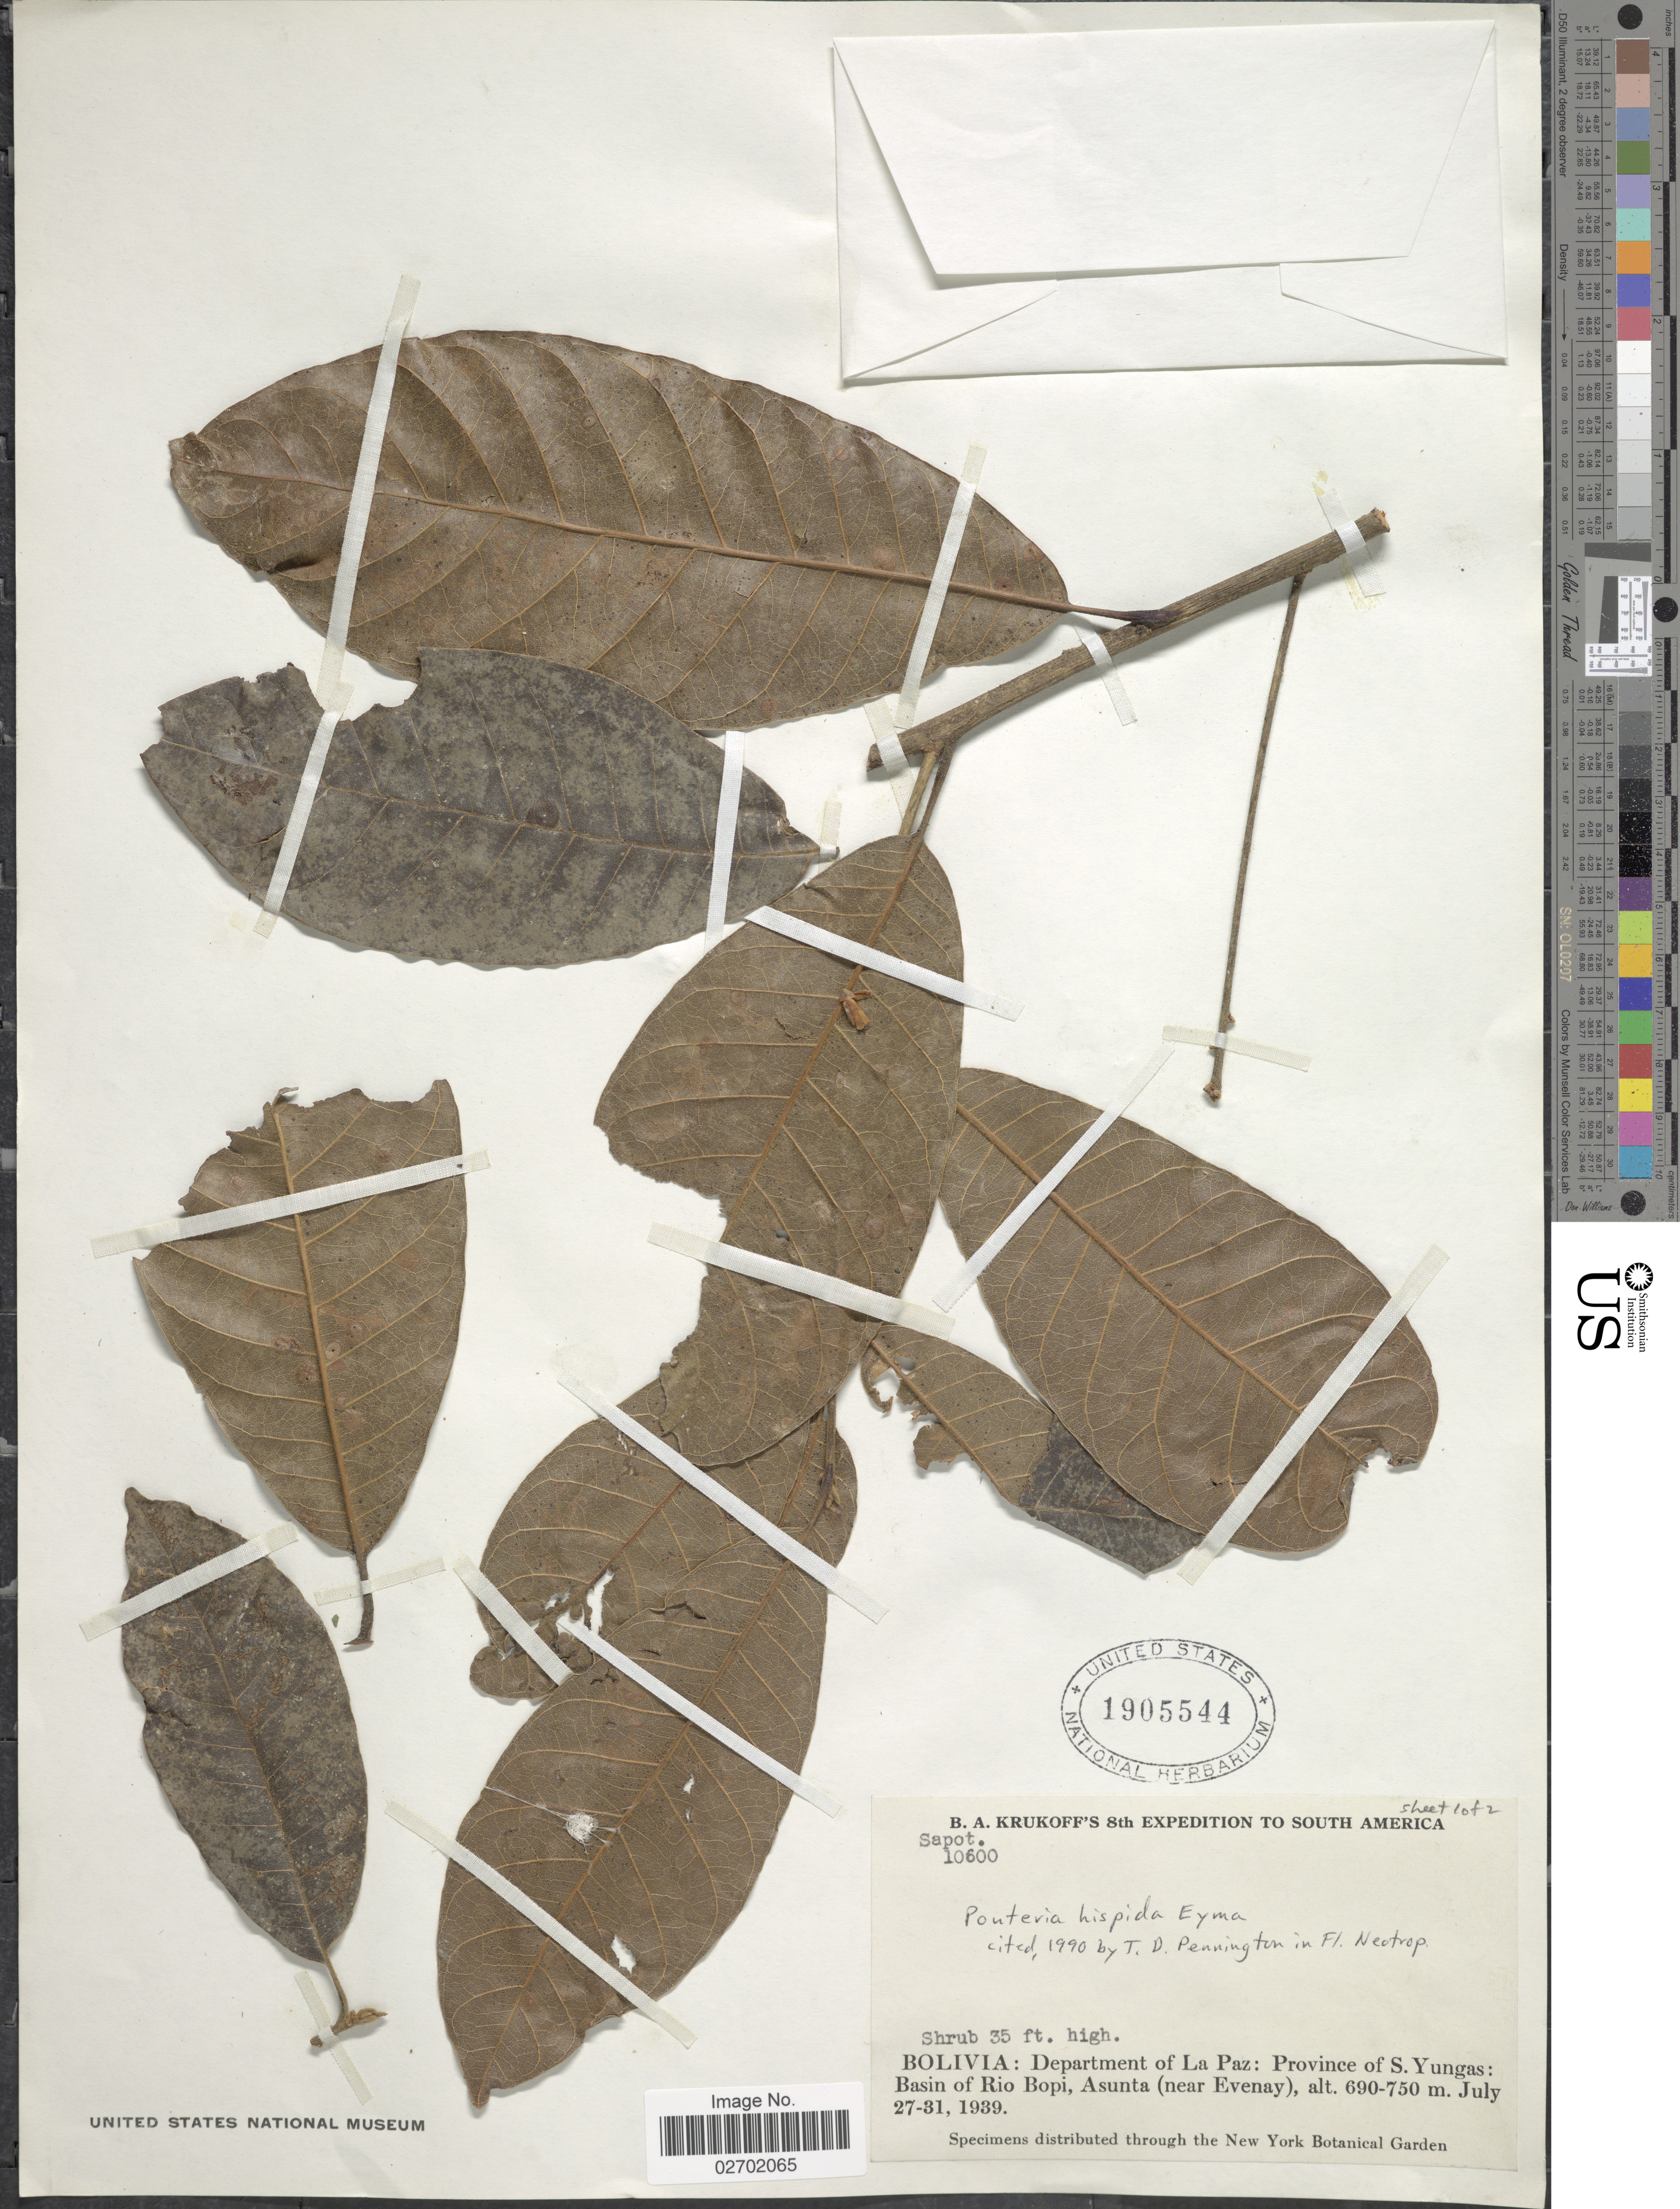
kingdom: Plantae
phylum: Tracheophyta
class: Magnoliopsida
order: Ericales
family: Sapotaceae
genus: Pouteria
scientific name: Pouteria hispida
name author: Eyma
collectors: B. A. Krukoff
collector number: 10600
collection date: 1939-07-27/1939-07-31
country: Bolivia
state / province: La Paz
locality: Department of La Paz: Province of S. Yungas: Basin of Rio Bopi, Asunta (near Evenay)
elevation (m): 690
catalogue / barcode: US 1905544